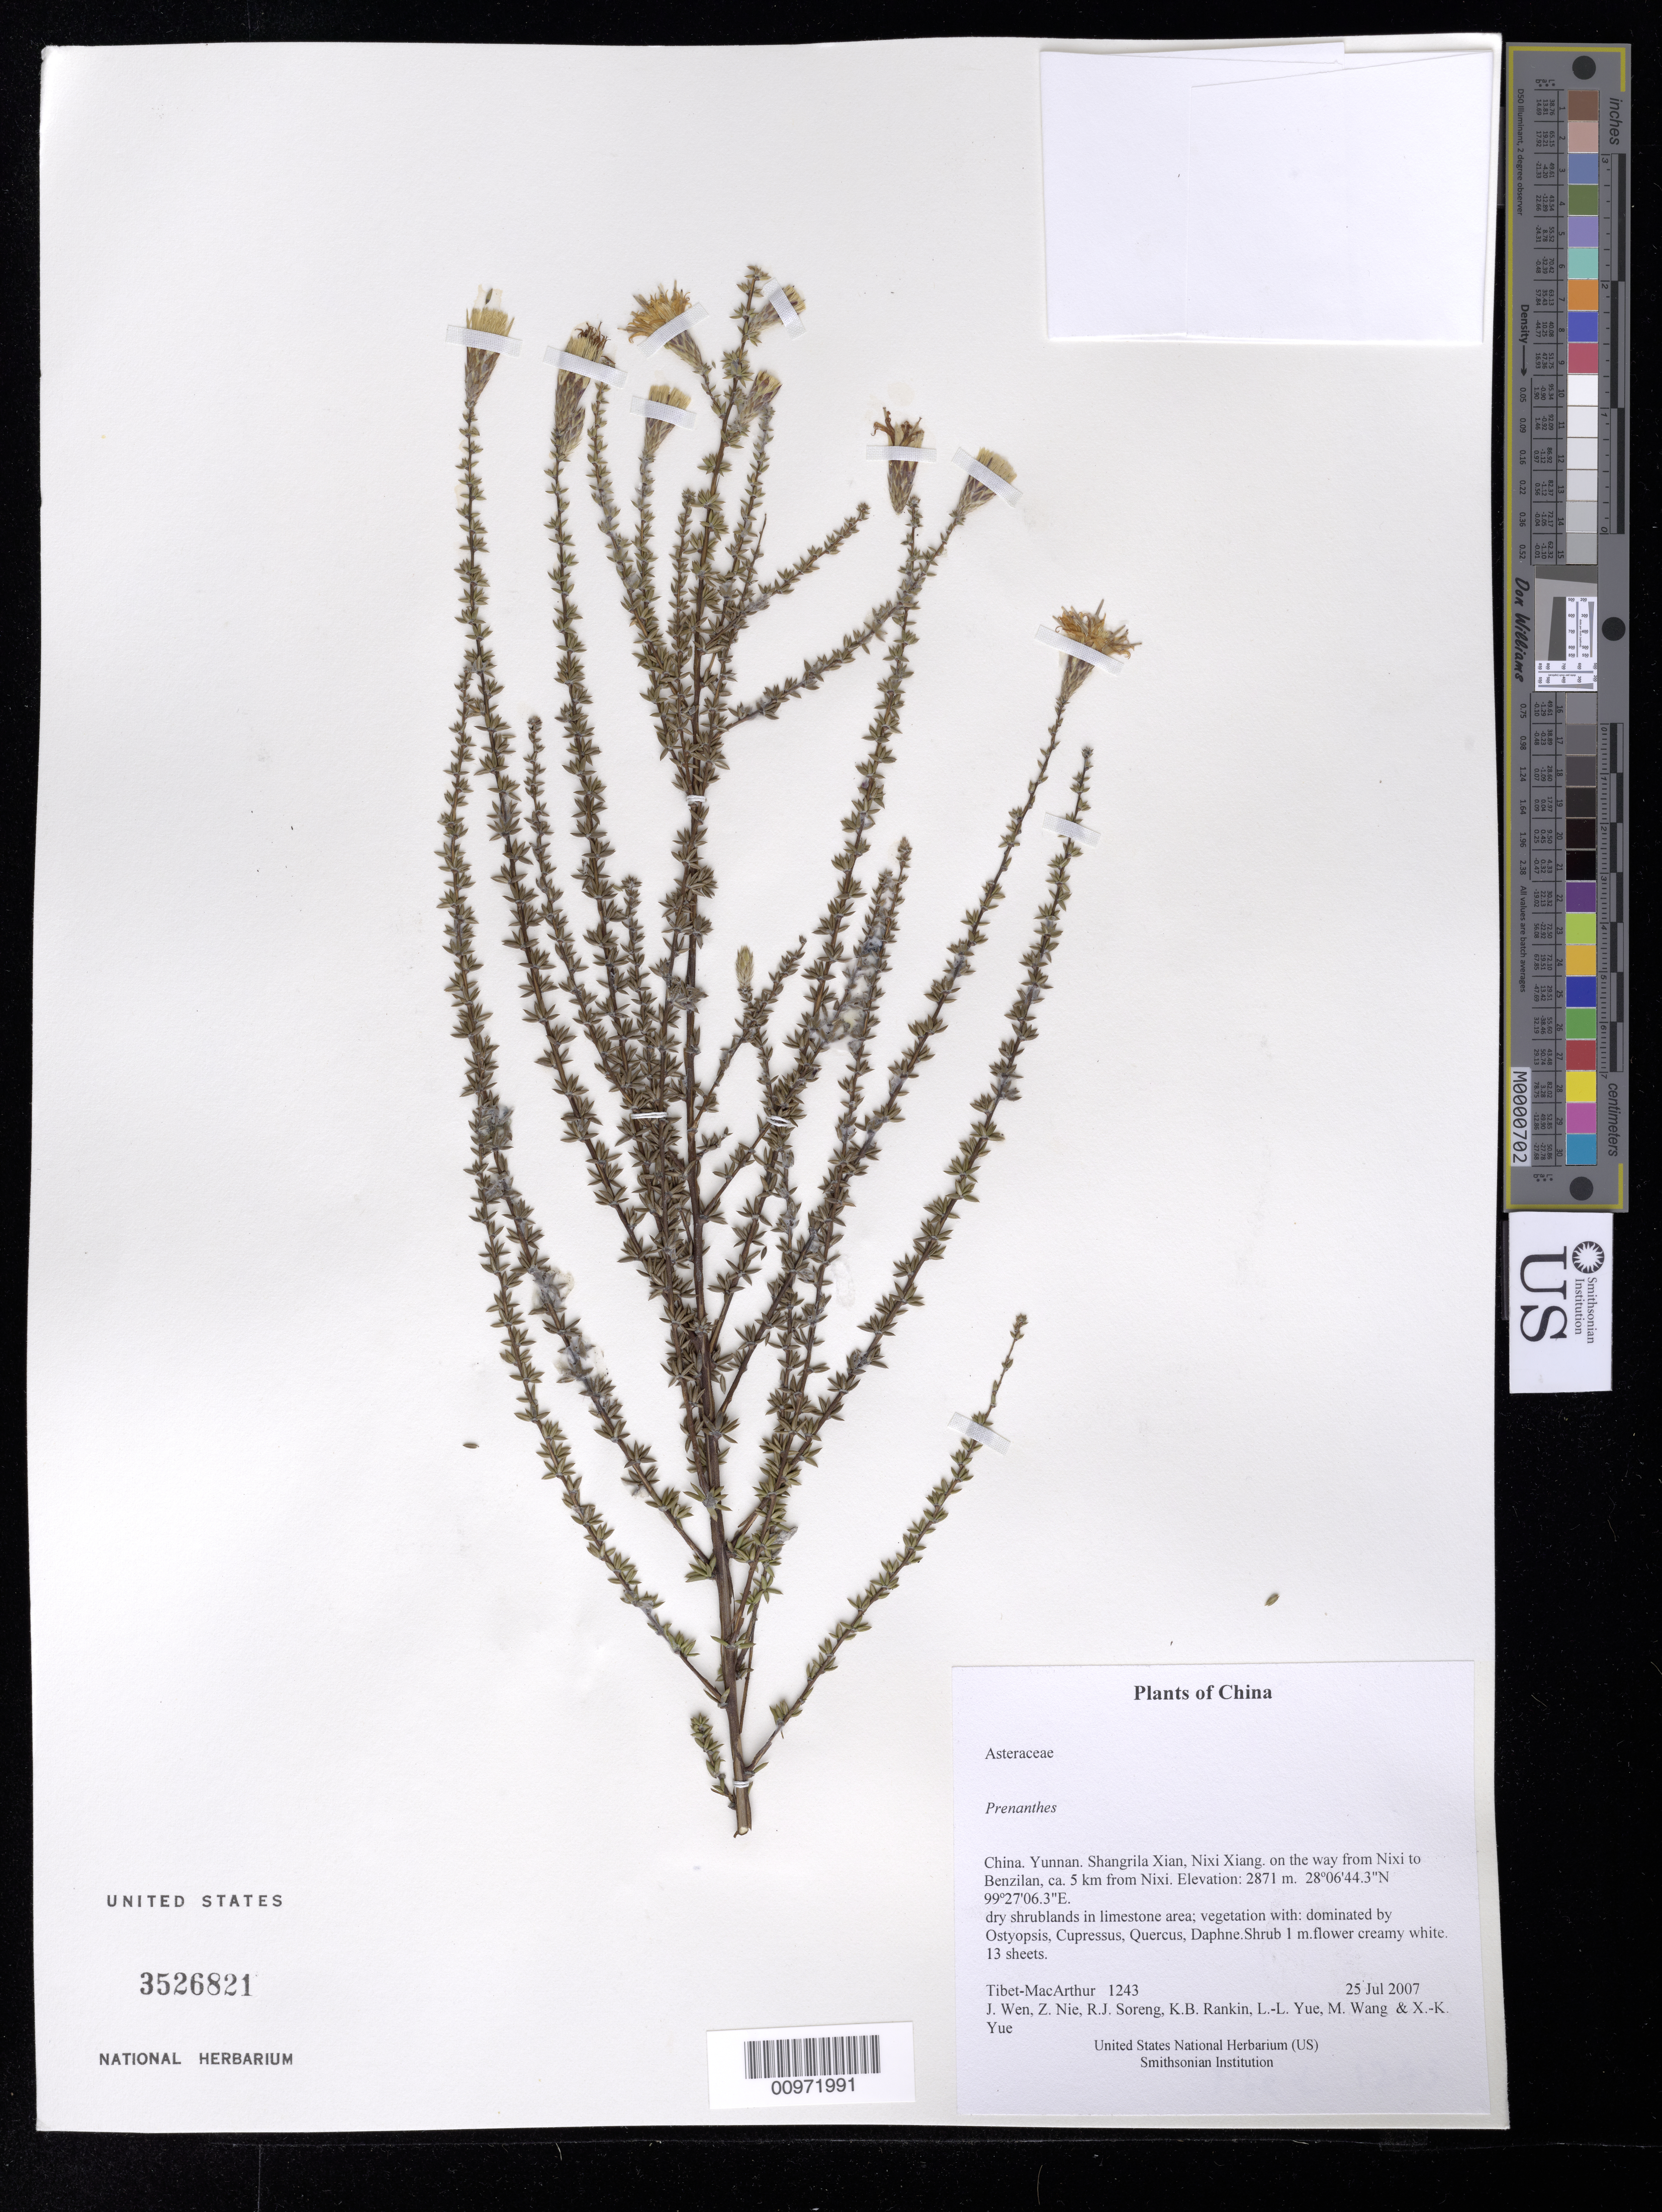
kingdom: Plantae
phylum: Tracheophyta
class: Magnoliopsida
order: Asterales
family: Asteraceae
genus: Prenanthes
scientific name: Prenanthes sp.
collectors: Tibet-MacArthur, J. Wen, Z. Nie, R. J. Soreng, K. Rankin, L. Yue, M. Wang & X. Yue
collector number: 1243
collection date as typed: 25 Jul 2007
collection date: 2007-07-25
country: China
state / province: Yunnan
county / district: Shangrila Xian, Nixi Xiang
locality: on the way from Nixi to Benzilan, ca. 5 km from Nixi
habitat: dry shrublands in limestone area; vegetation with: dominated by Ostyopsis, Cupressus, Quercus, Daphne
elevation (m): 2871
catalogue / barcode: US 3526821